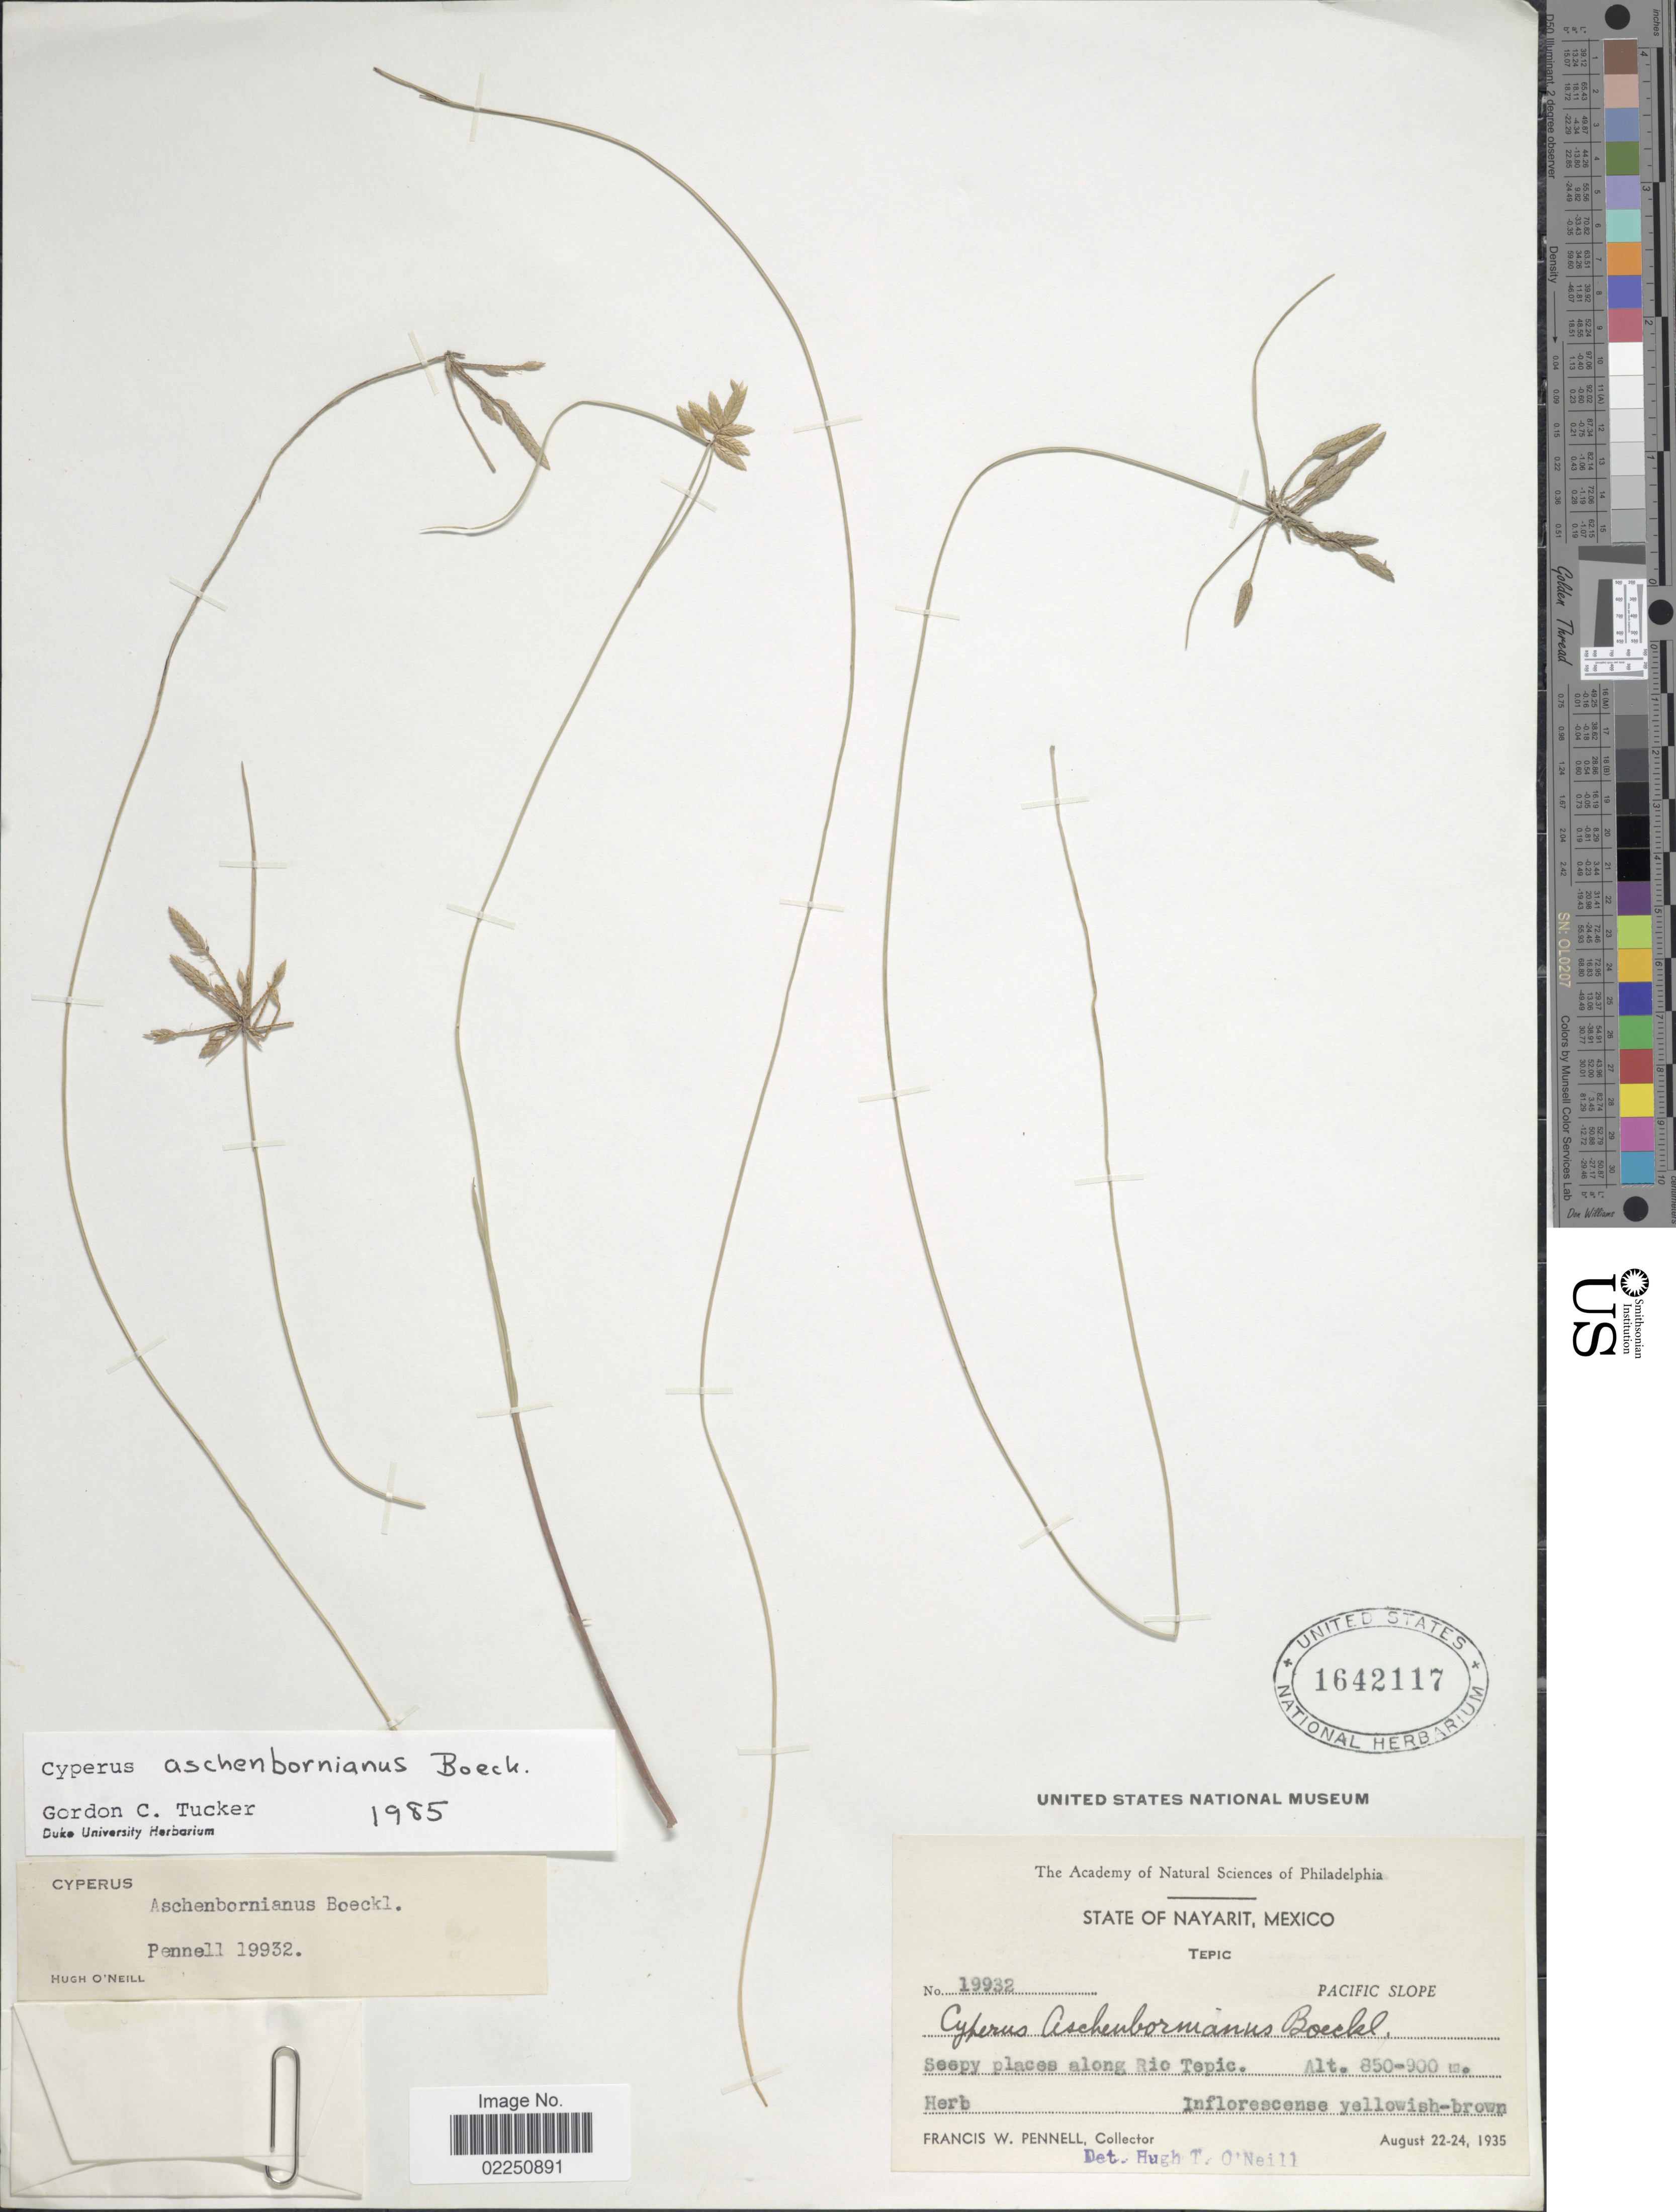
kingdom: Plantae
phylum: Tracheophyta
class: Liliopsida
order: Poales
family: Cyperaceae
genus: Cyperus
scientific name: Cyperus aschenbornianus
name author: Boeckeler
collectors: F. W. Pennell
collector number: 19932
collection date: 1935-08-22/1935-08-24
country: Mexico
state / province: Nayarit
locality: Tepic. Pacific Slope. Seepy places along Rio Tepic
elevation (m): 850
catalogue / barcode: US 1642117